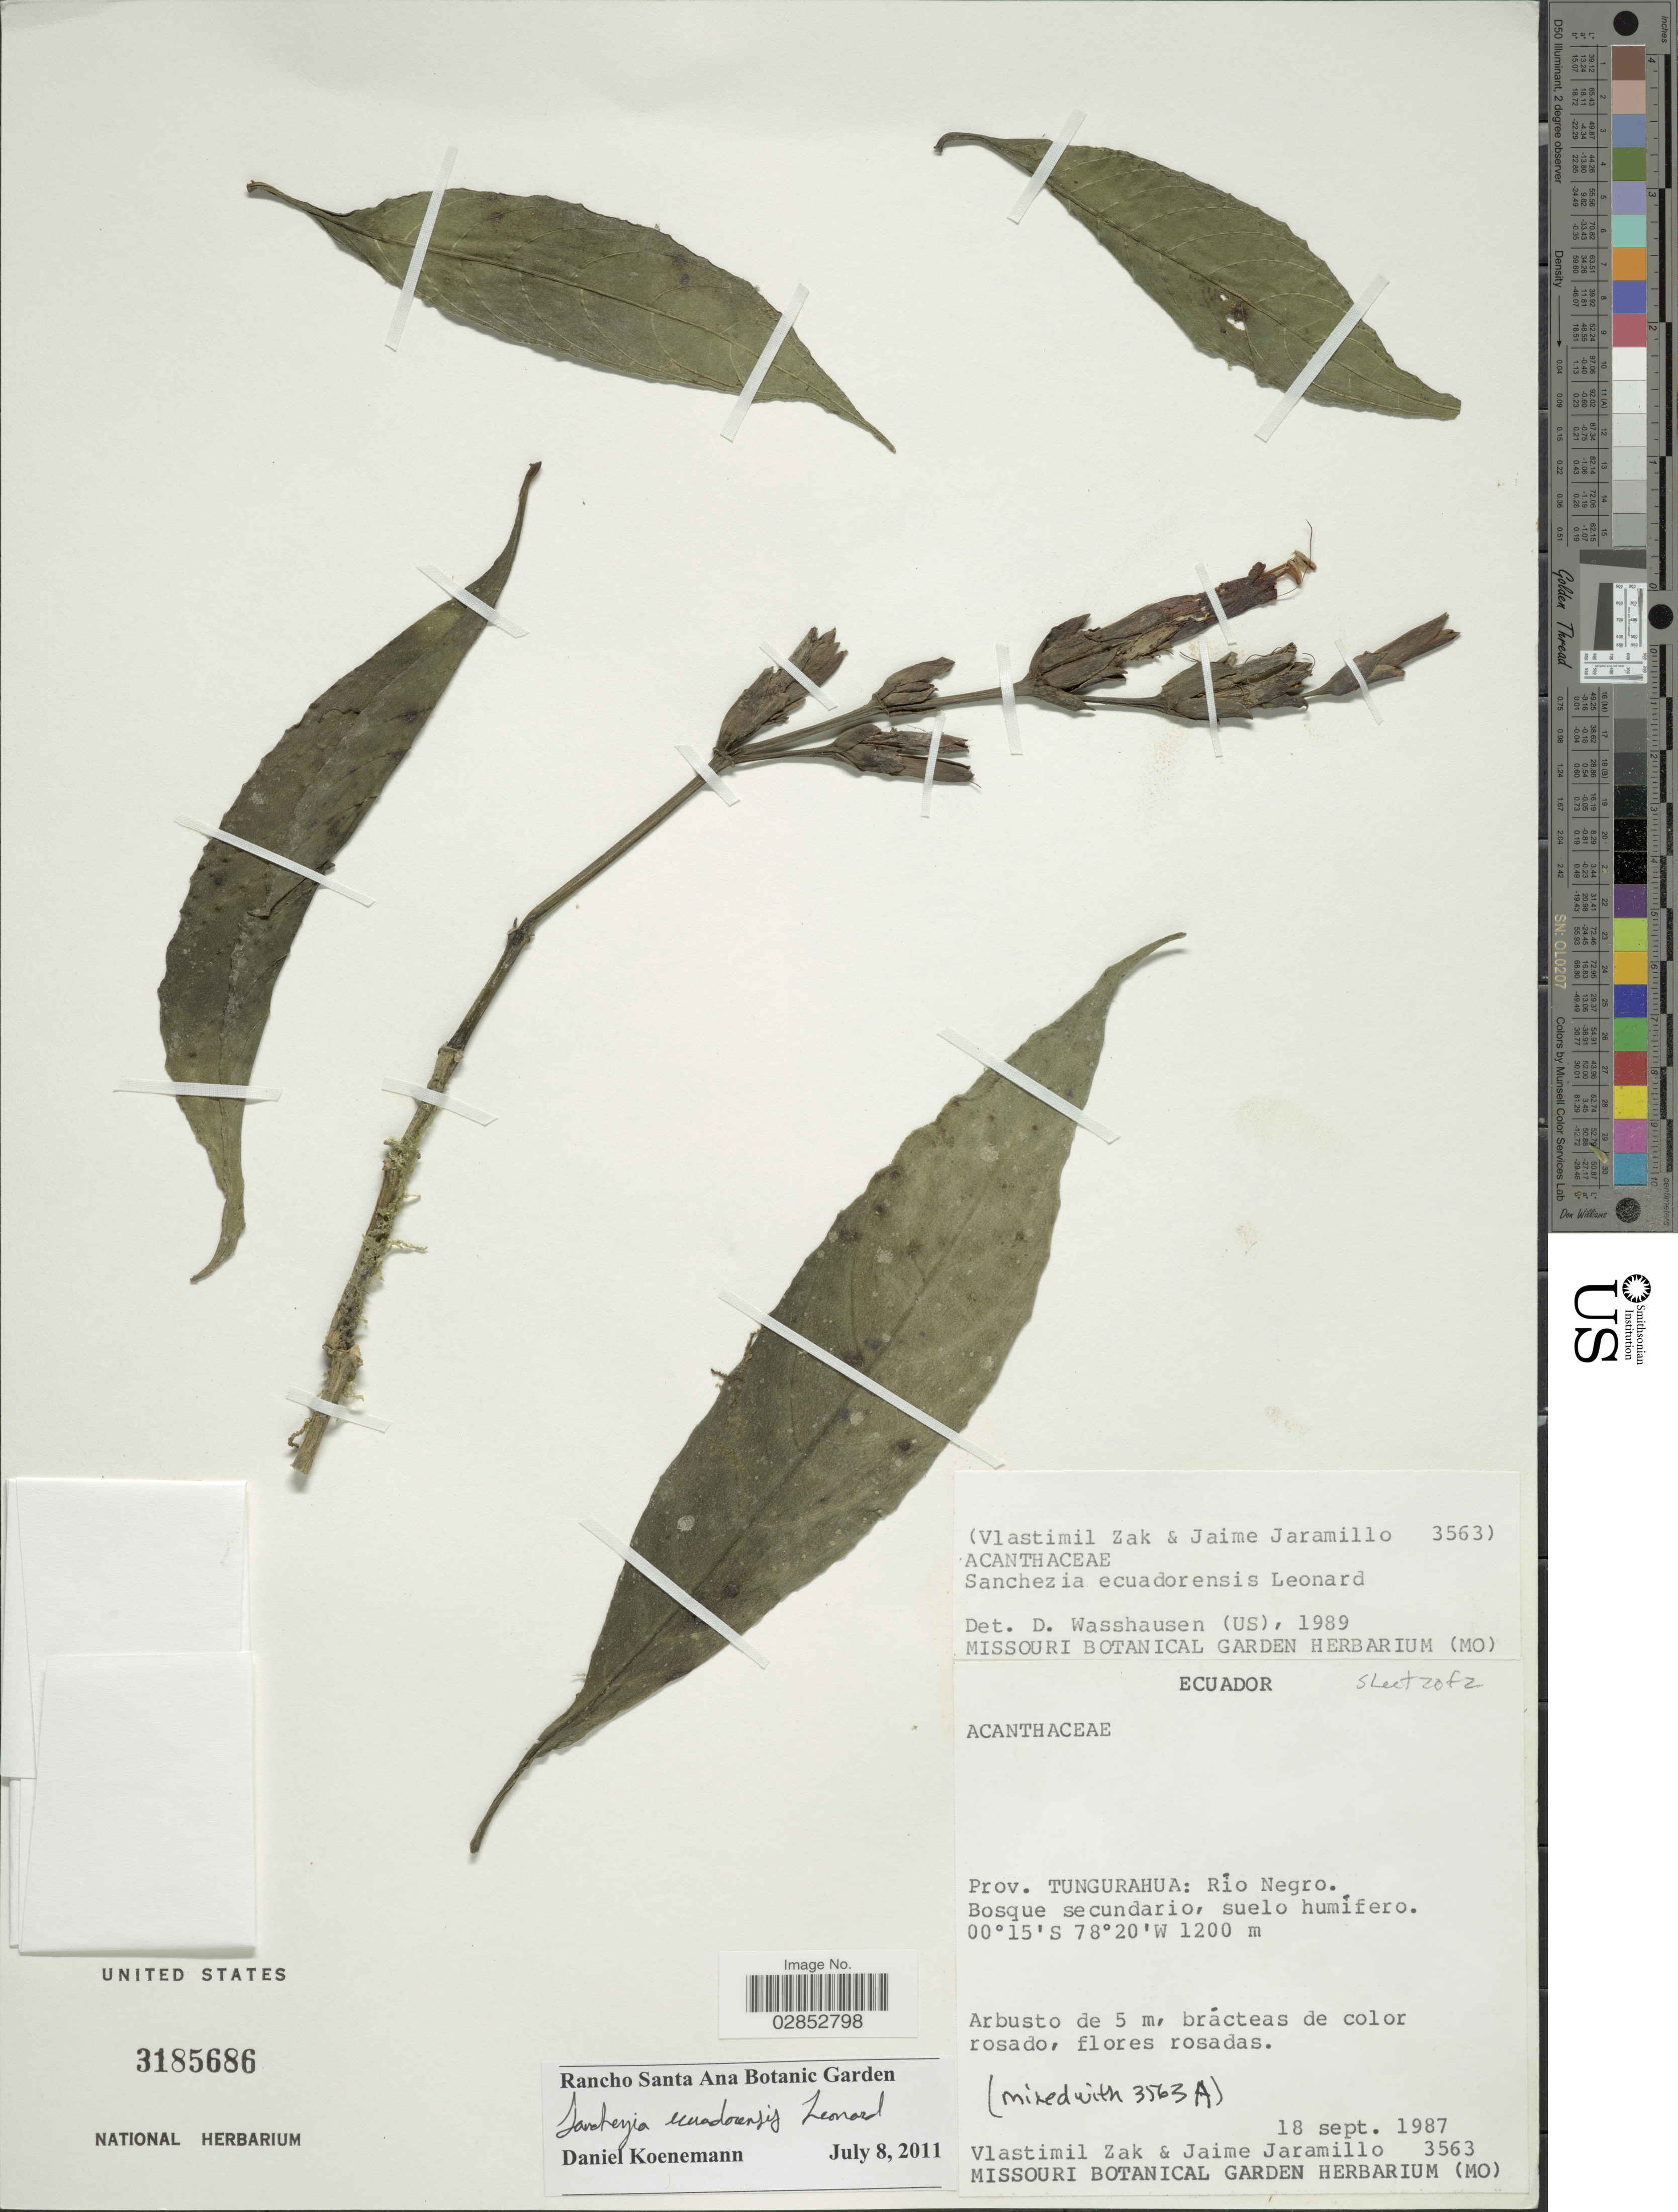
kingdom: Plantae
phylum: Tracheophyta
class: Magnoliopsida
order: Lamiales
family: Acanthaceae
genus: Sanchezia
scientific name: Sanchezia ecuadorensis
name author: Leonard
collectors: V. Zak & J. Jaramillo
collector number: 3563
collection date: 1987-09-18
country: Ecuador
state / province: Tungurahua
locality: Río Negro.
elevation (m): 1200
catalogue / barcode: US 3185686